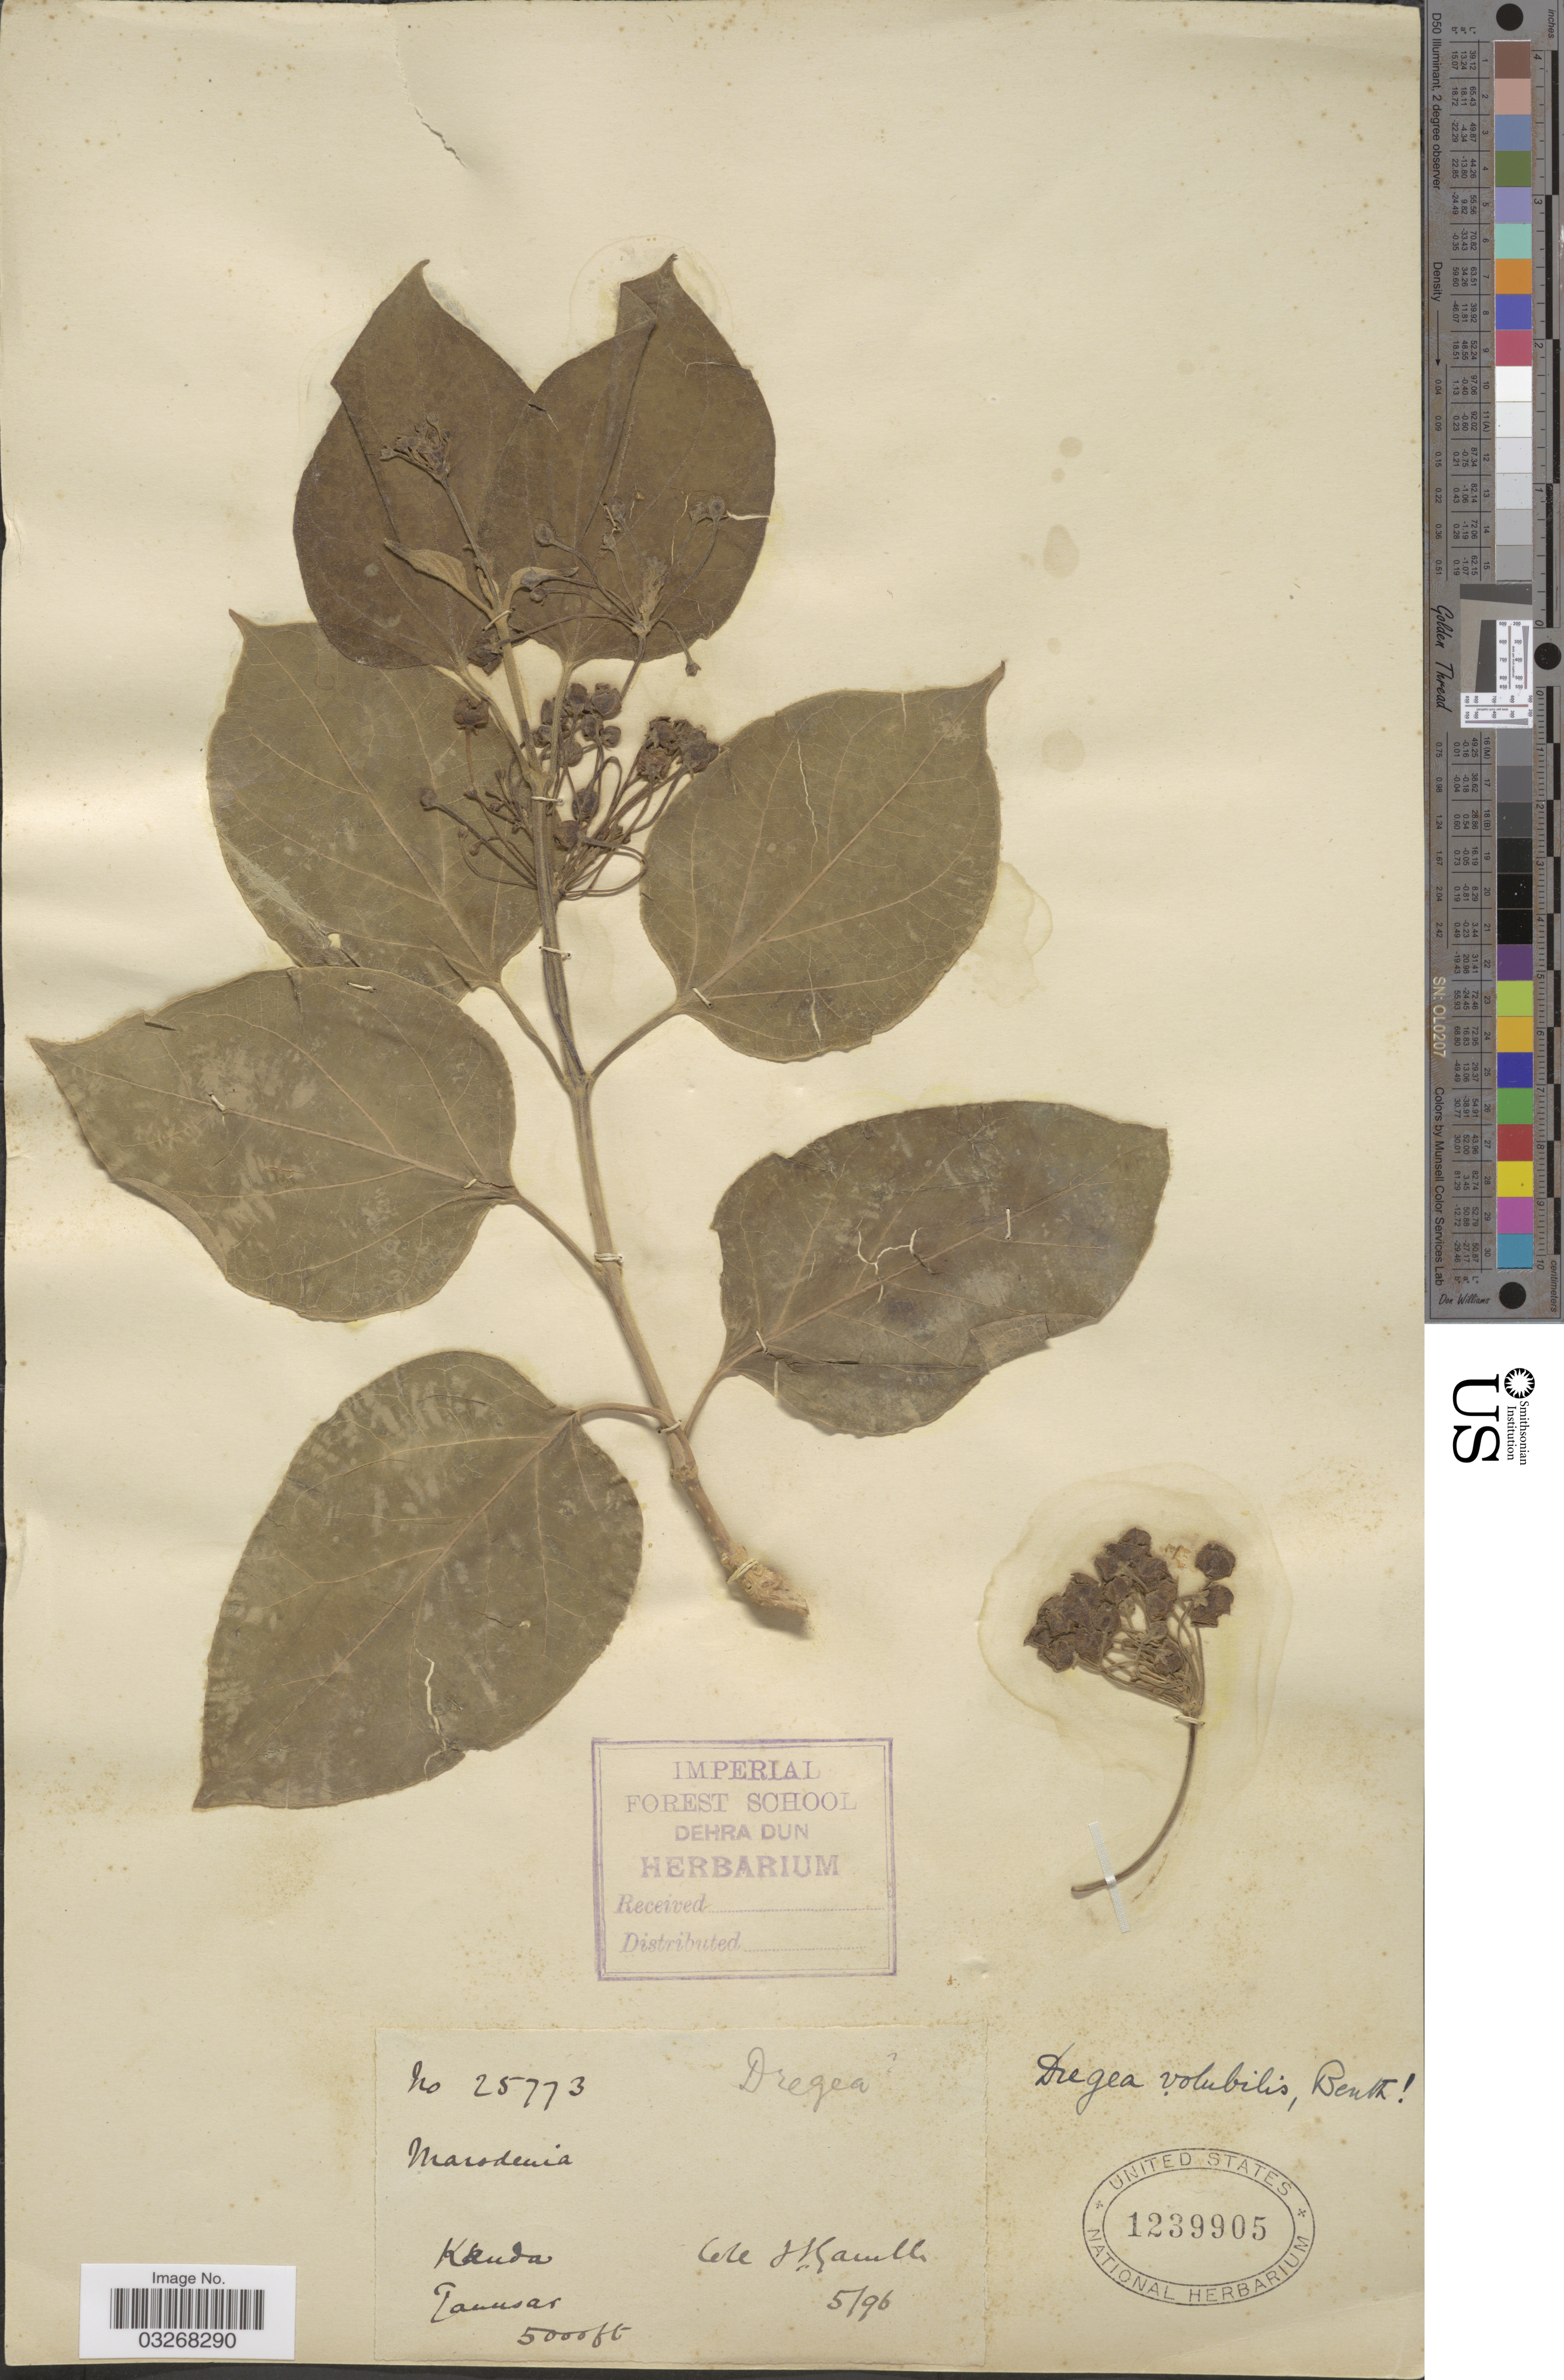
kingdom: Plantae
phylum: Tracheophyta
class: Magnoliopsida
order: Gentianales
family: Apocynaceae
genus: Dregea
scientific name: Dregea volubilis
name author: (L. f.) Benth. ex Hook. f.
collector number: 25773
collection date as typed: Transcribed d/m/y: /5/96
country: India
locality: Kanda. Jaunsar.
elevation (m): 1524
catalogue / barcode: US 1239905